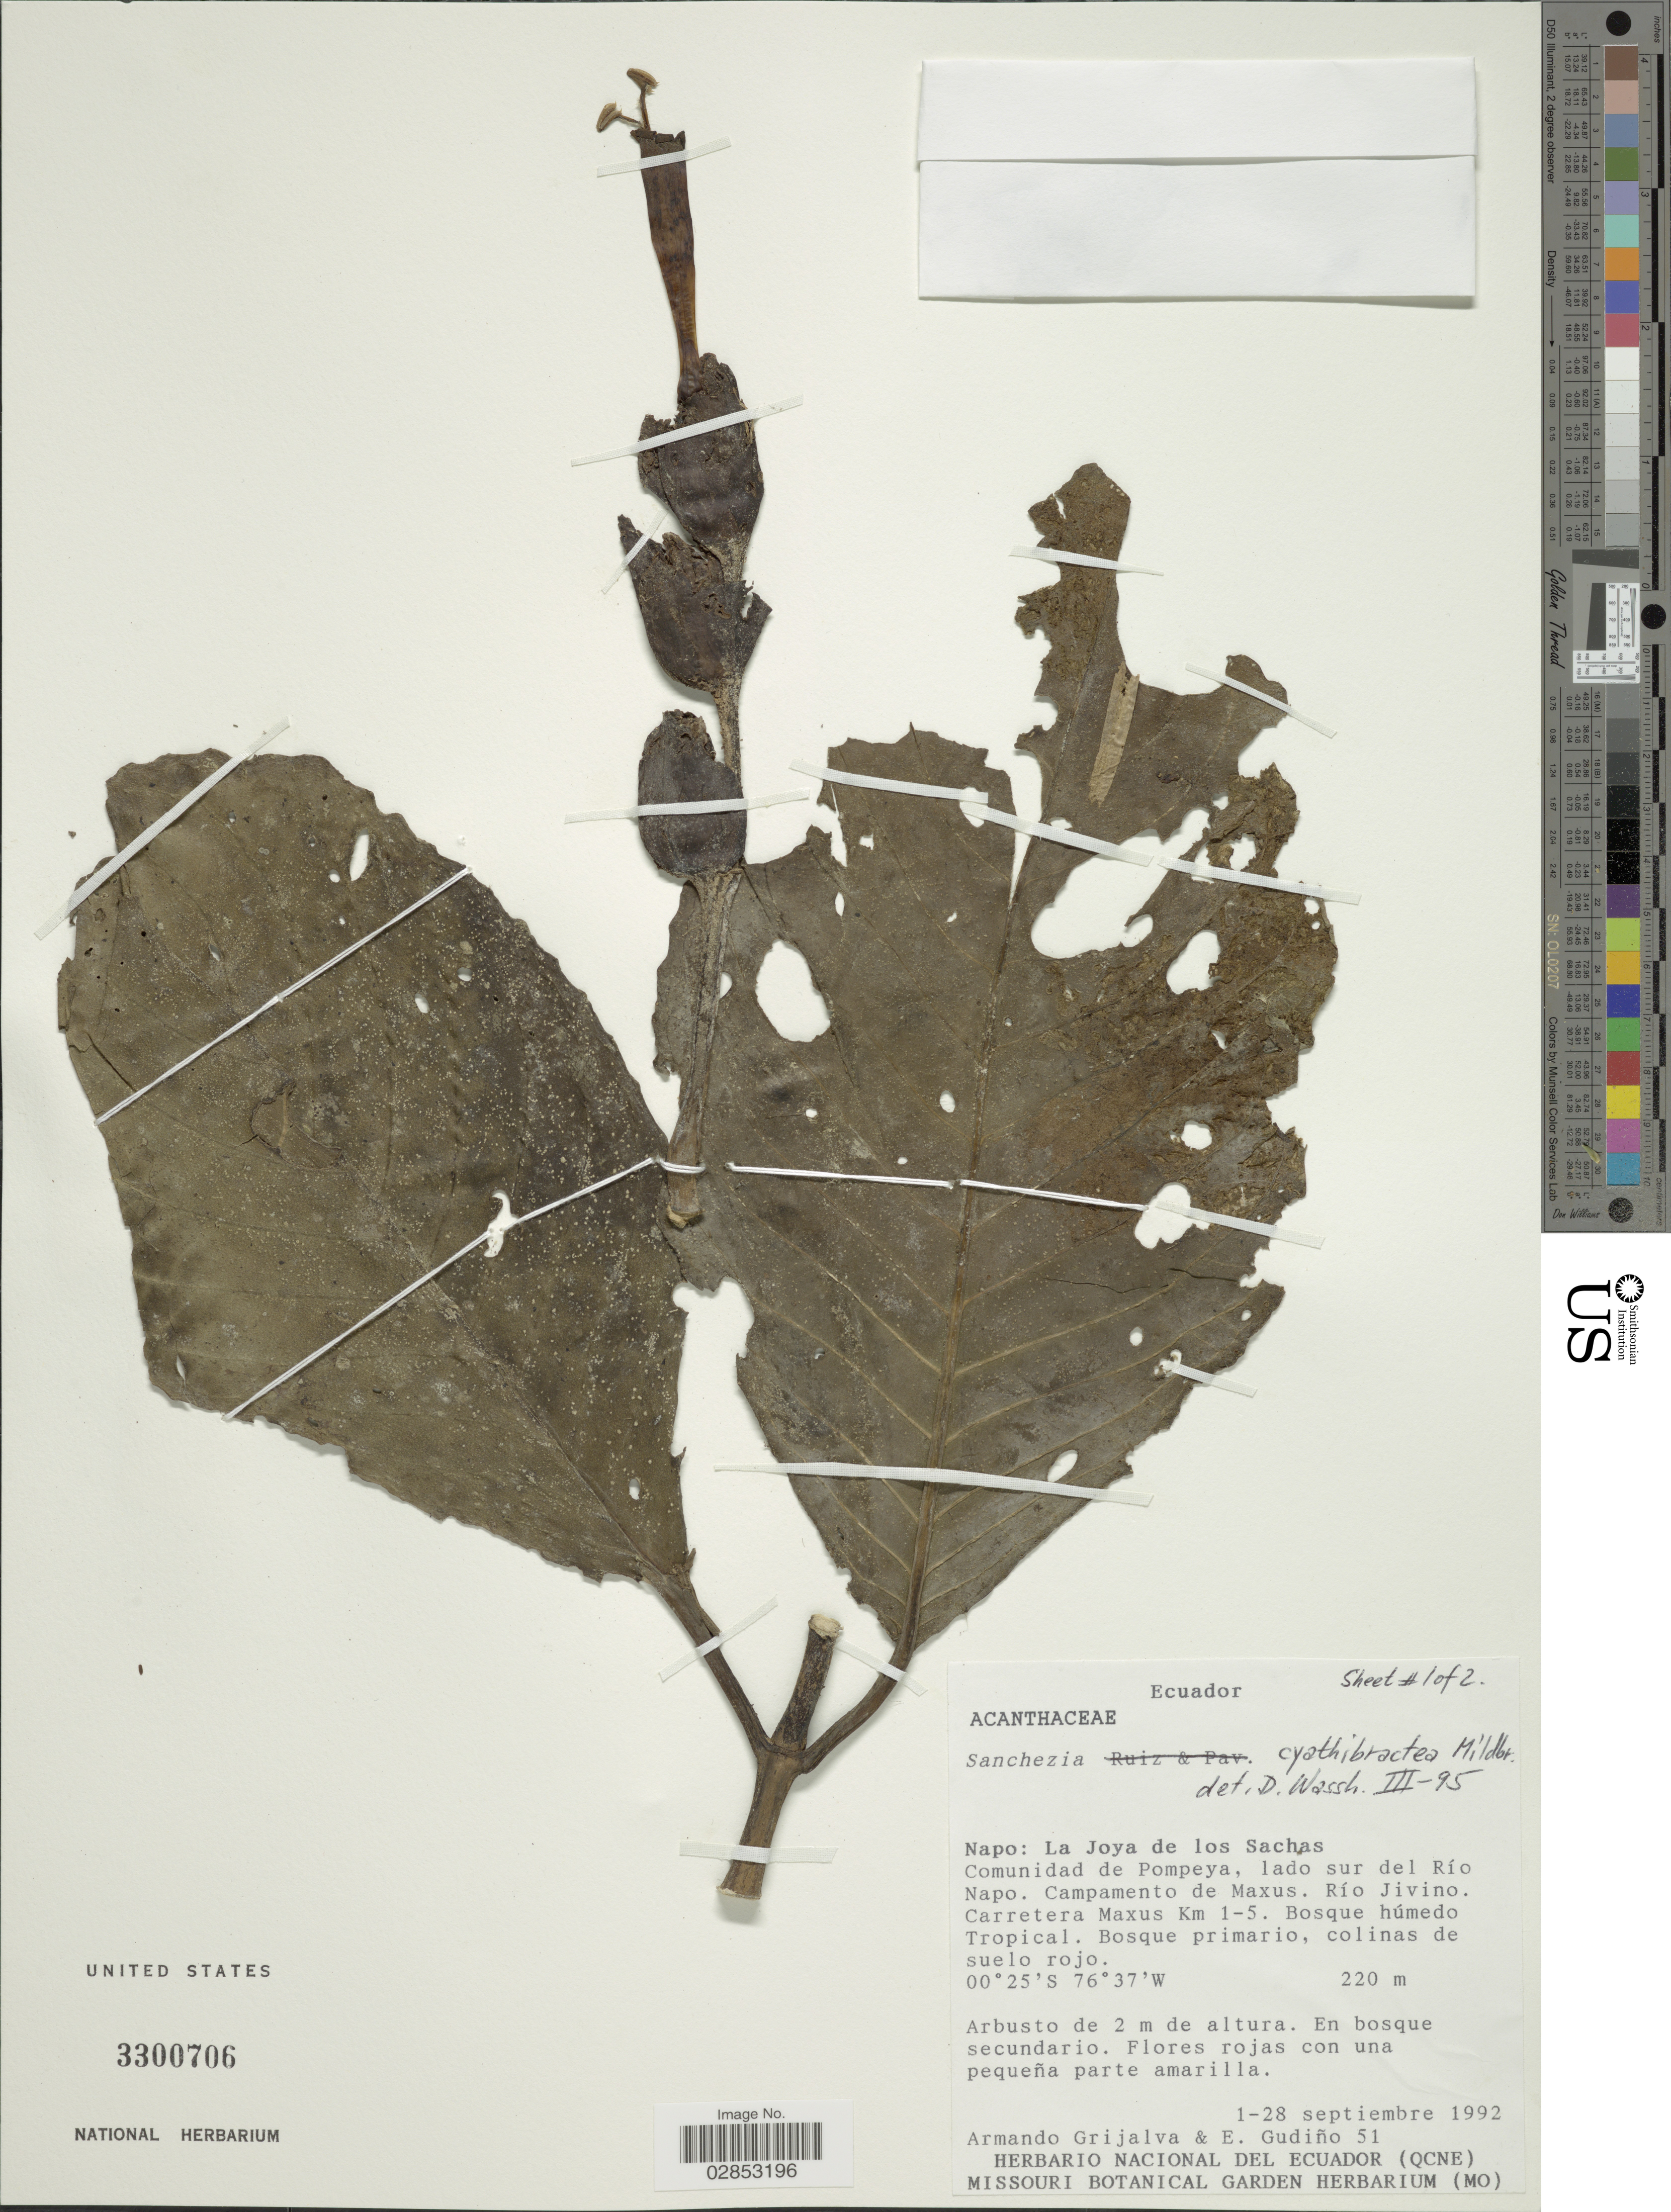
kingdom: Plantae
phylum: Tracheophyta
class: Magnoliopsida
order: Lamiales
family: Acanthaceae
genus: Sanchezia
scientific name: Sanchezia oblonga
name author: Ruiz & Pav.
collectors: A. Grijalva & E. Gudiño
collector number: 51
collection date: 1992-09-01/1992-09-28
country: Ecuador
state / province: Napo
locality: La Joya de los Sachas, Comunidad de Pompeya, lado sur del Río Napo, Campamento de Maxus, Río Jivino, Carretera Maxus Km 1-5.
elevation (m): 220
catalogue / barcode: US 3300706